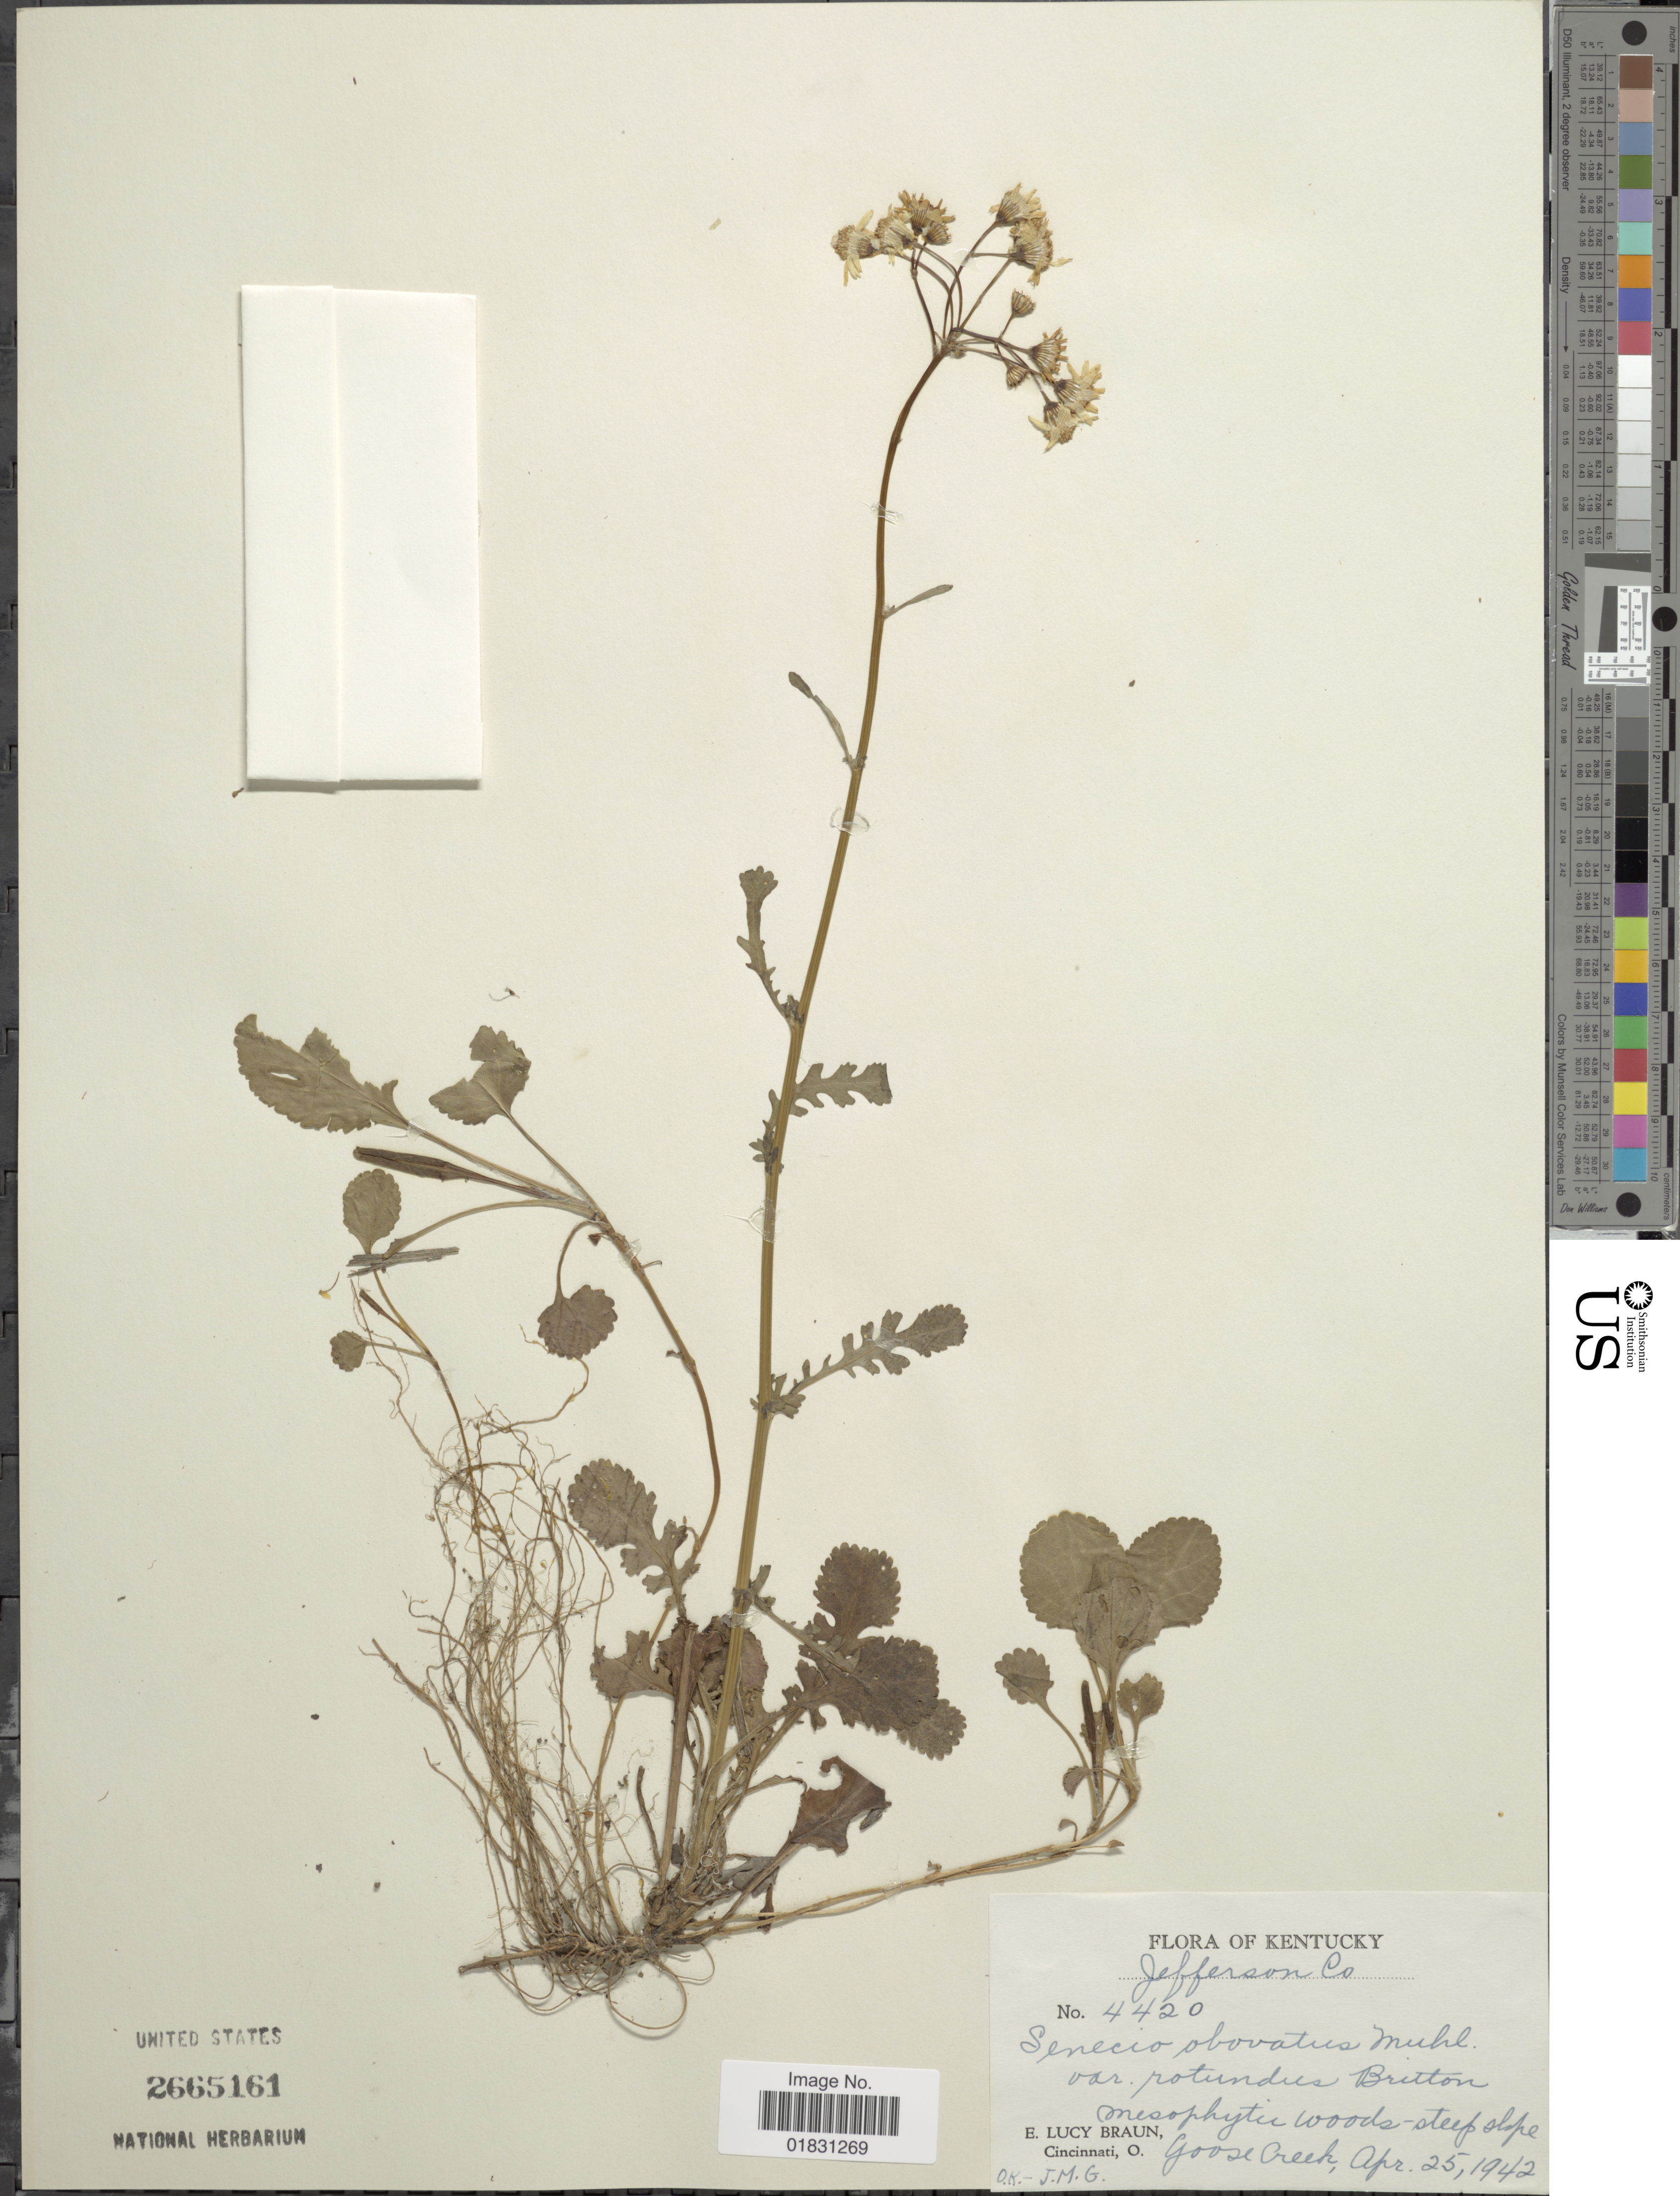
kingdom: Plantae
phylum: Tracheophyta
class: Magnoliopsida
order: Asterales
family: Asteraceae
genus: Packera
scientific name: Packera obovata var. rotundus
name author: Britton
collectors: E. L. Braun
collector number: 4420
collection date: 1942-04-25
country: United States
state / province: Kentucky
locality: Jefferson Co, Mesophytic woods-steep slope Goose Creek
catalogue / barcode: US 2665161